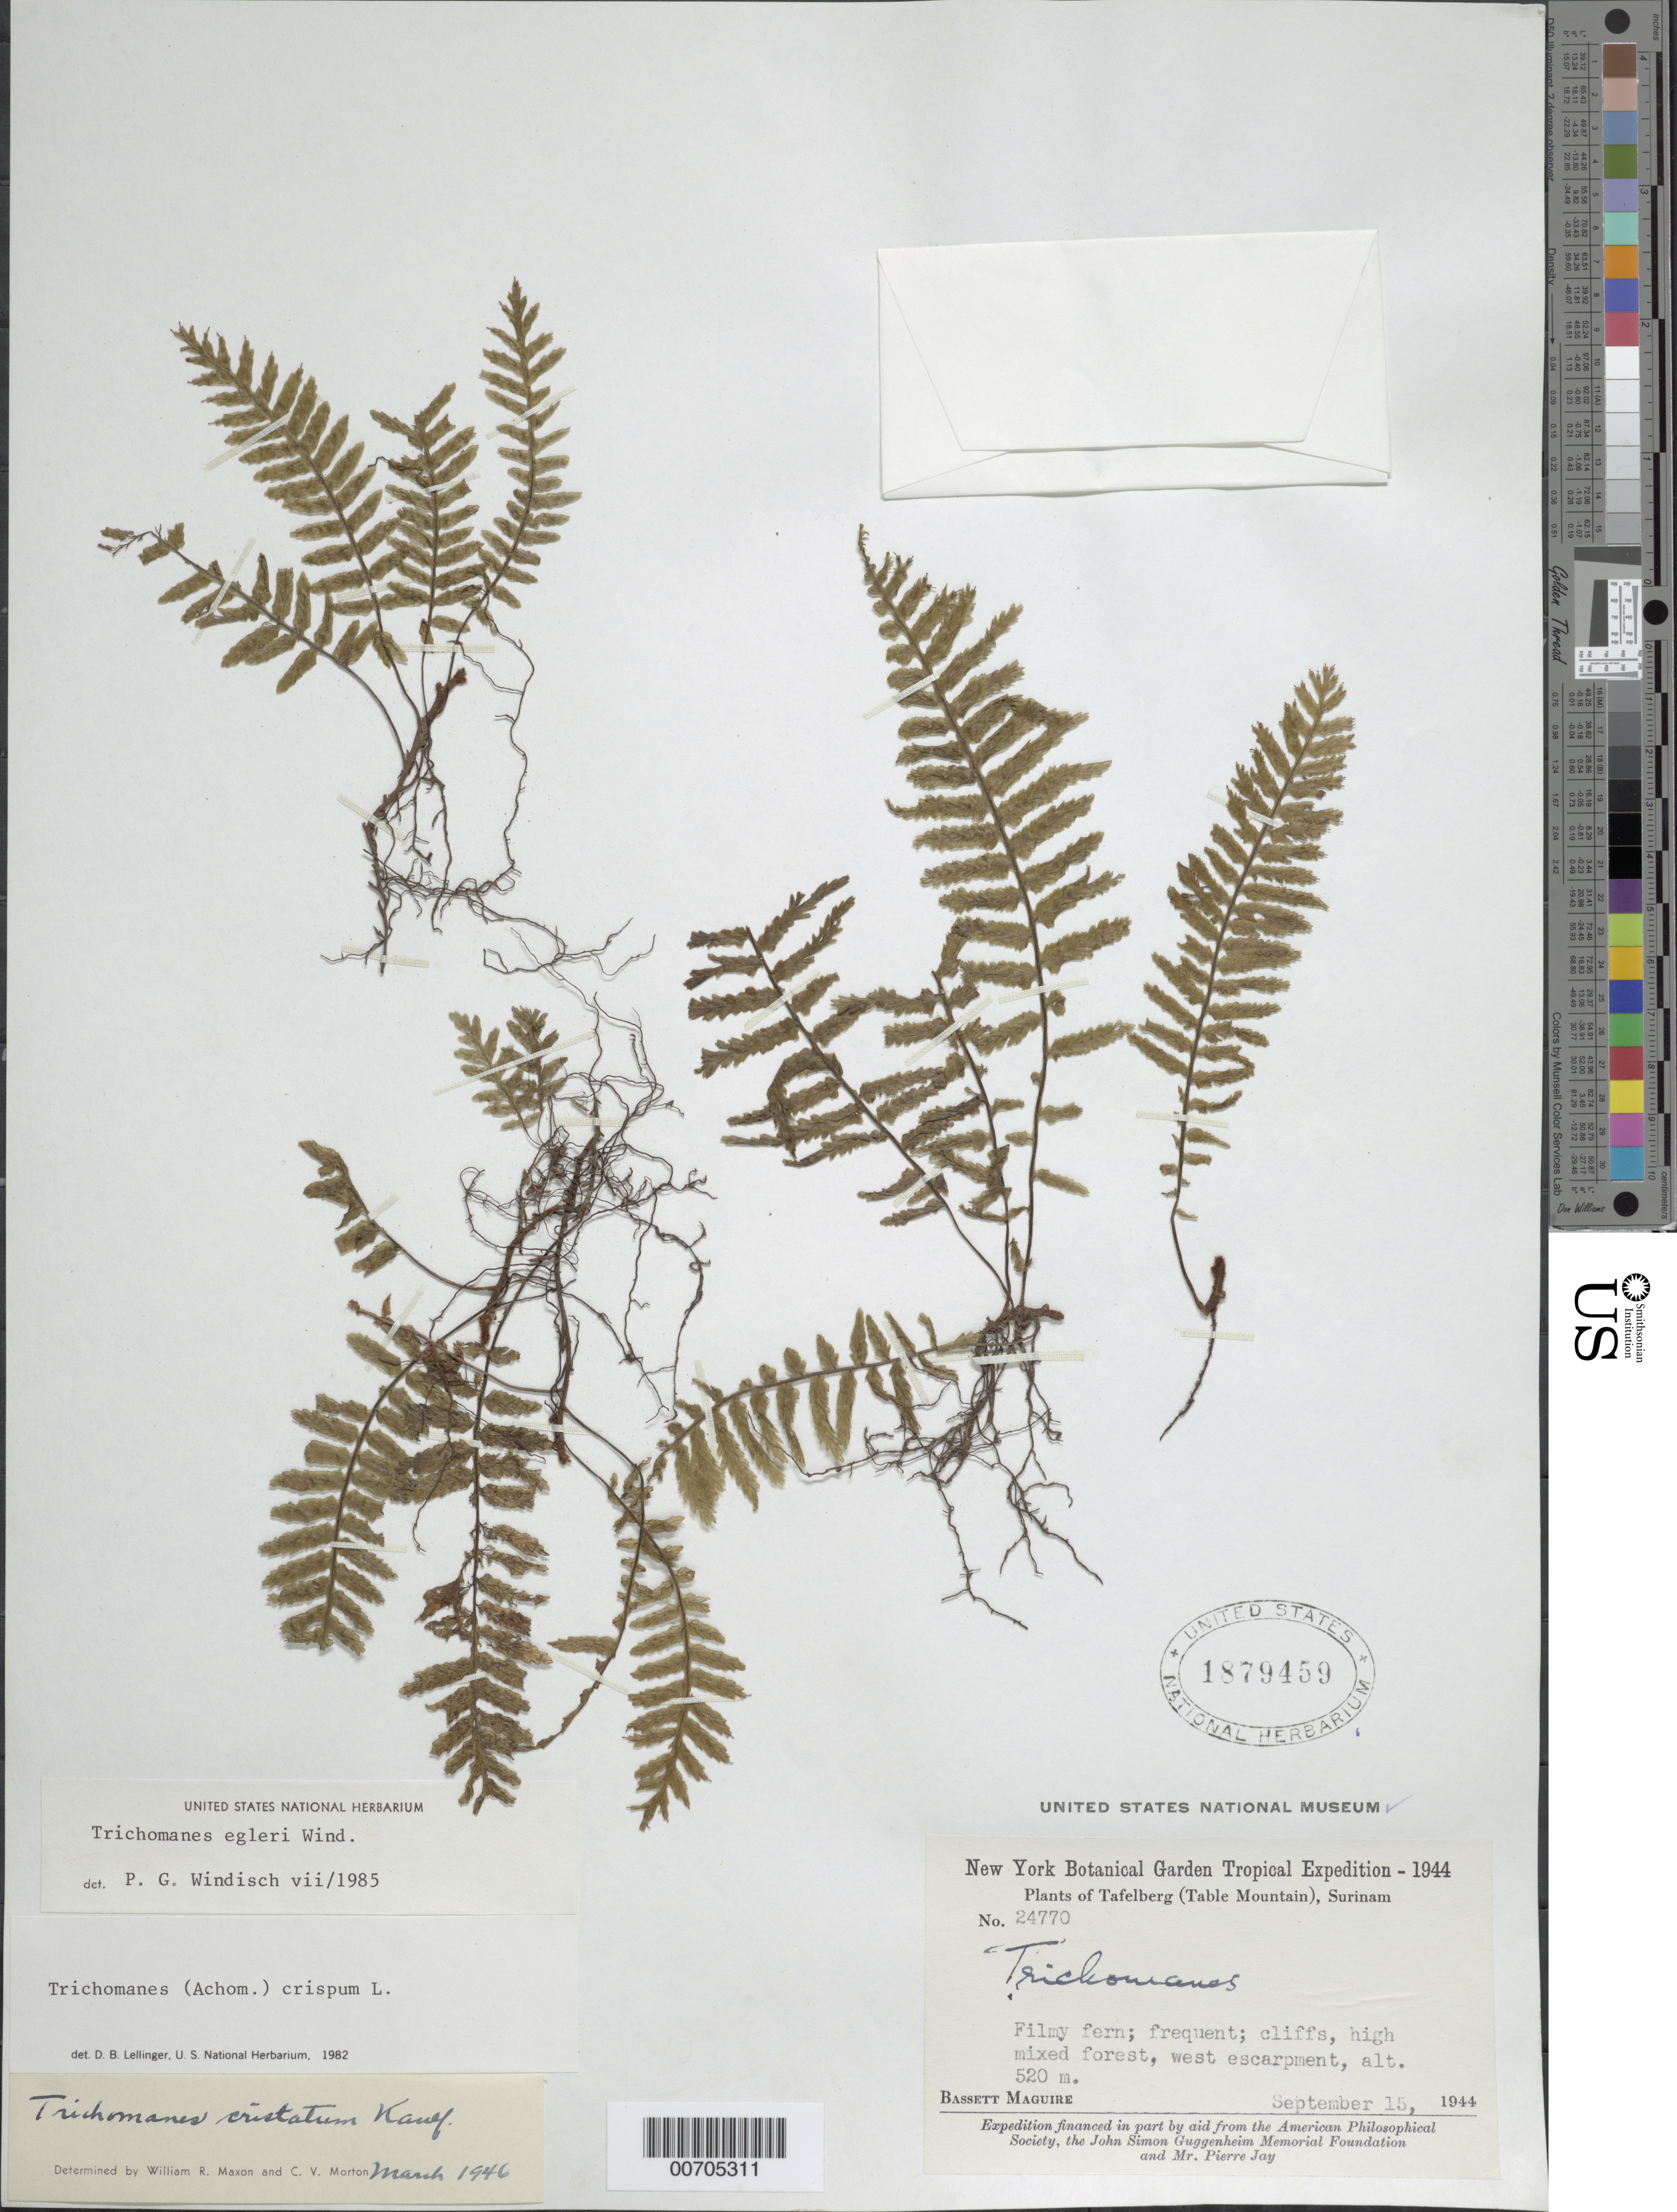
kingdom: Plantae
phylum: Tracheophyta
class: Polypodiopsida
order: Hymenophyllales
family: Hymenophyllaceae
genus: Trichomanes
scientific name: Trichomanes egleri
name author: P.G. Windisch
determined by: Windisch, Paulo Guenter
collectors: B. Maguire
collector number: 24770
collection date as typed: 15-Sep-44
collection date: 1944-09-15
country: Suriname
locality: Tafelberg (Table Mountain), W escarpment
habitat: Cliffs, high mixed forest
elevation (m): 520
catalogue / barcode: US 1879459